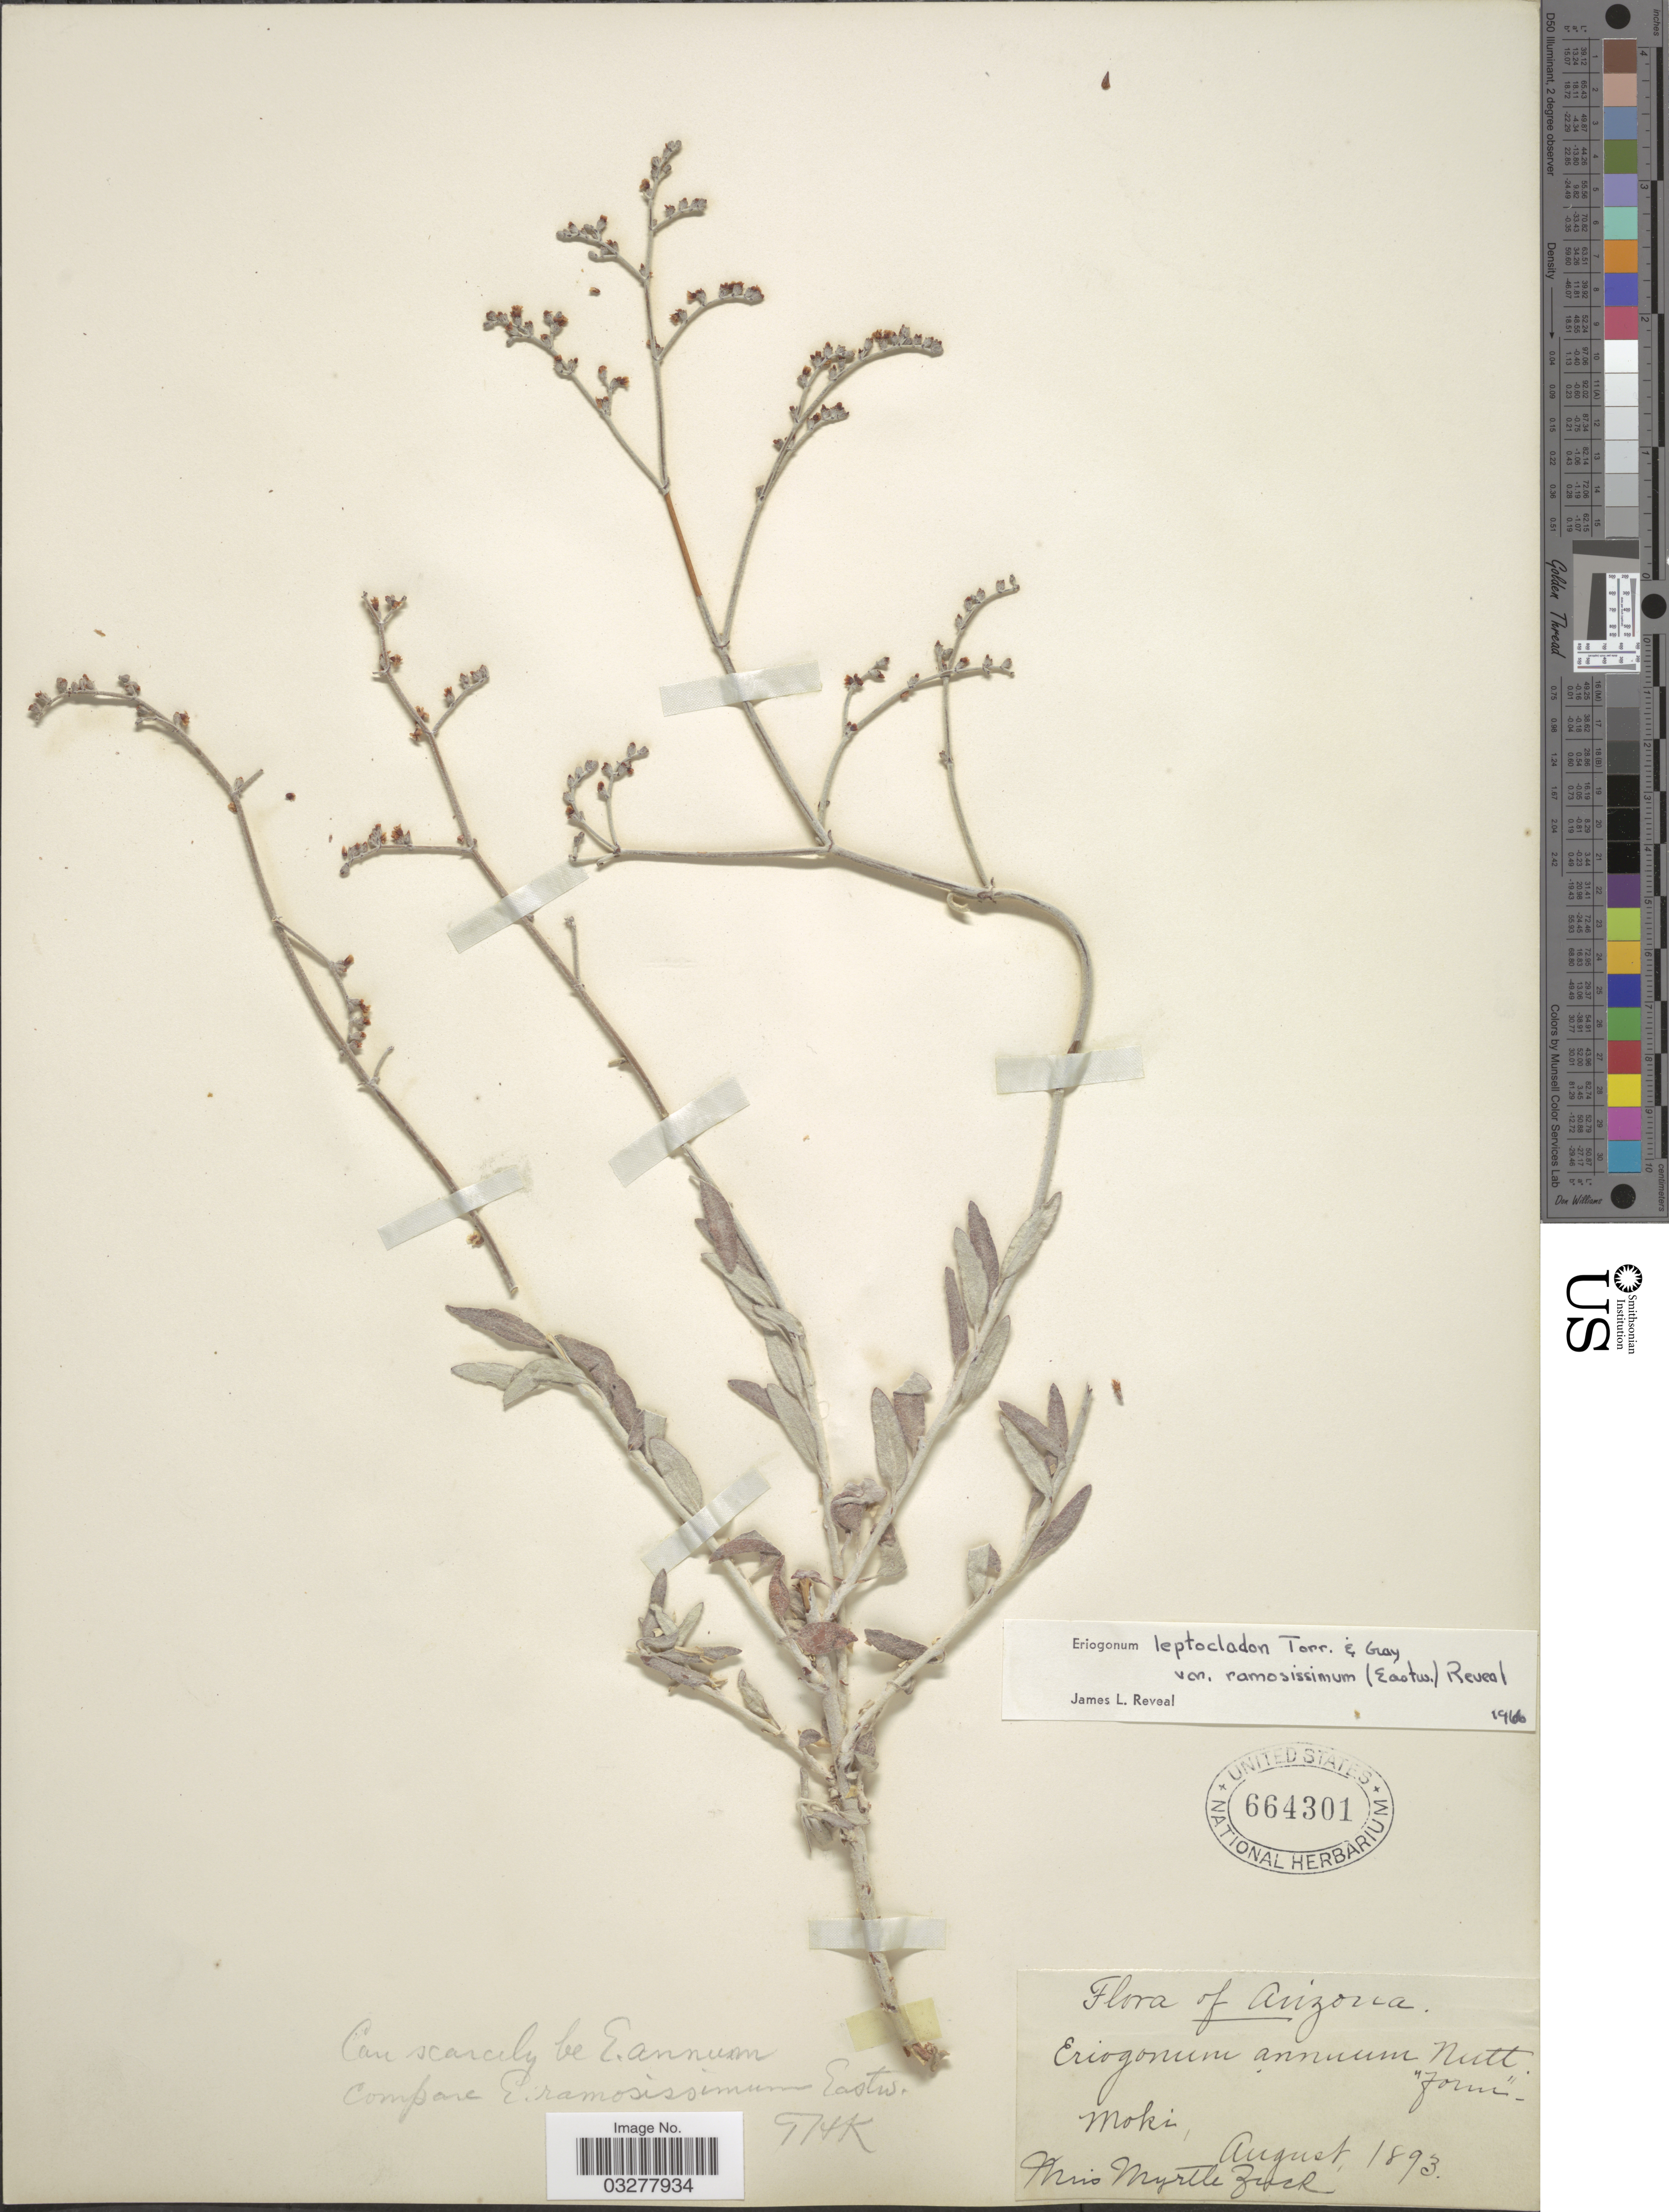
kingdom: Plantae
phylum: Tracheophyta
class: Magnoliopsida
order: Caryophyllales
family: Polygonaceae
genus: Eriogonum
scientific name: Eriogonum leptocladon var. ramosissimum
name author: (Eastw.) Reveal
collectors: M. Zuck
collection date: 1893-08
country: United States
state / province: Arizona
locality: Moki.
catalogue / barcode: US 664301